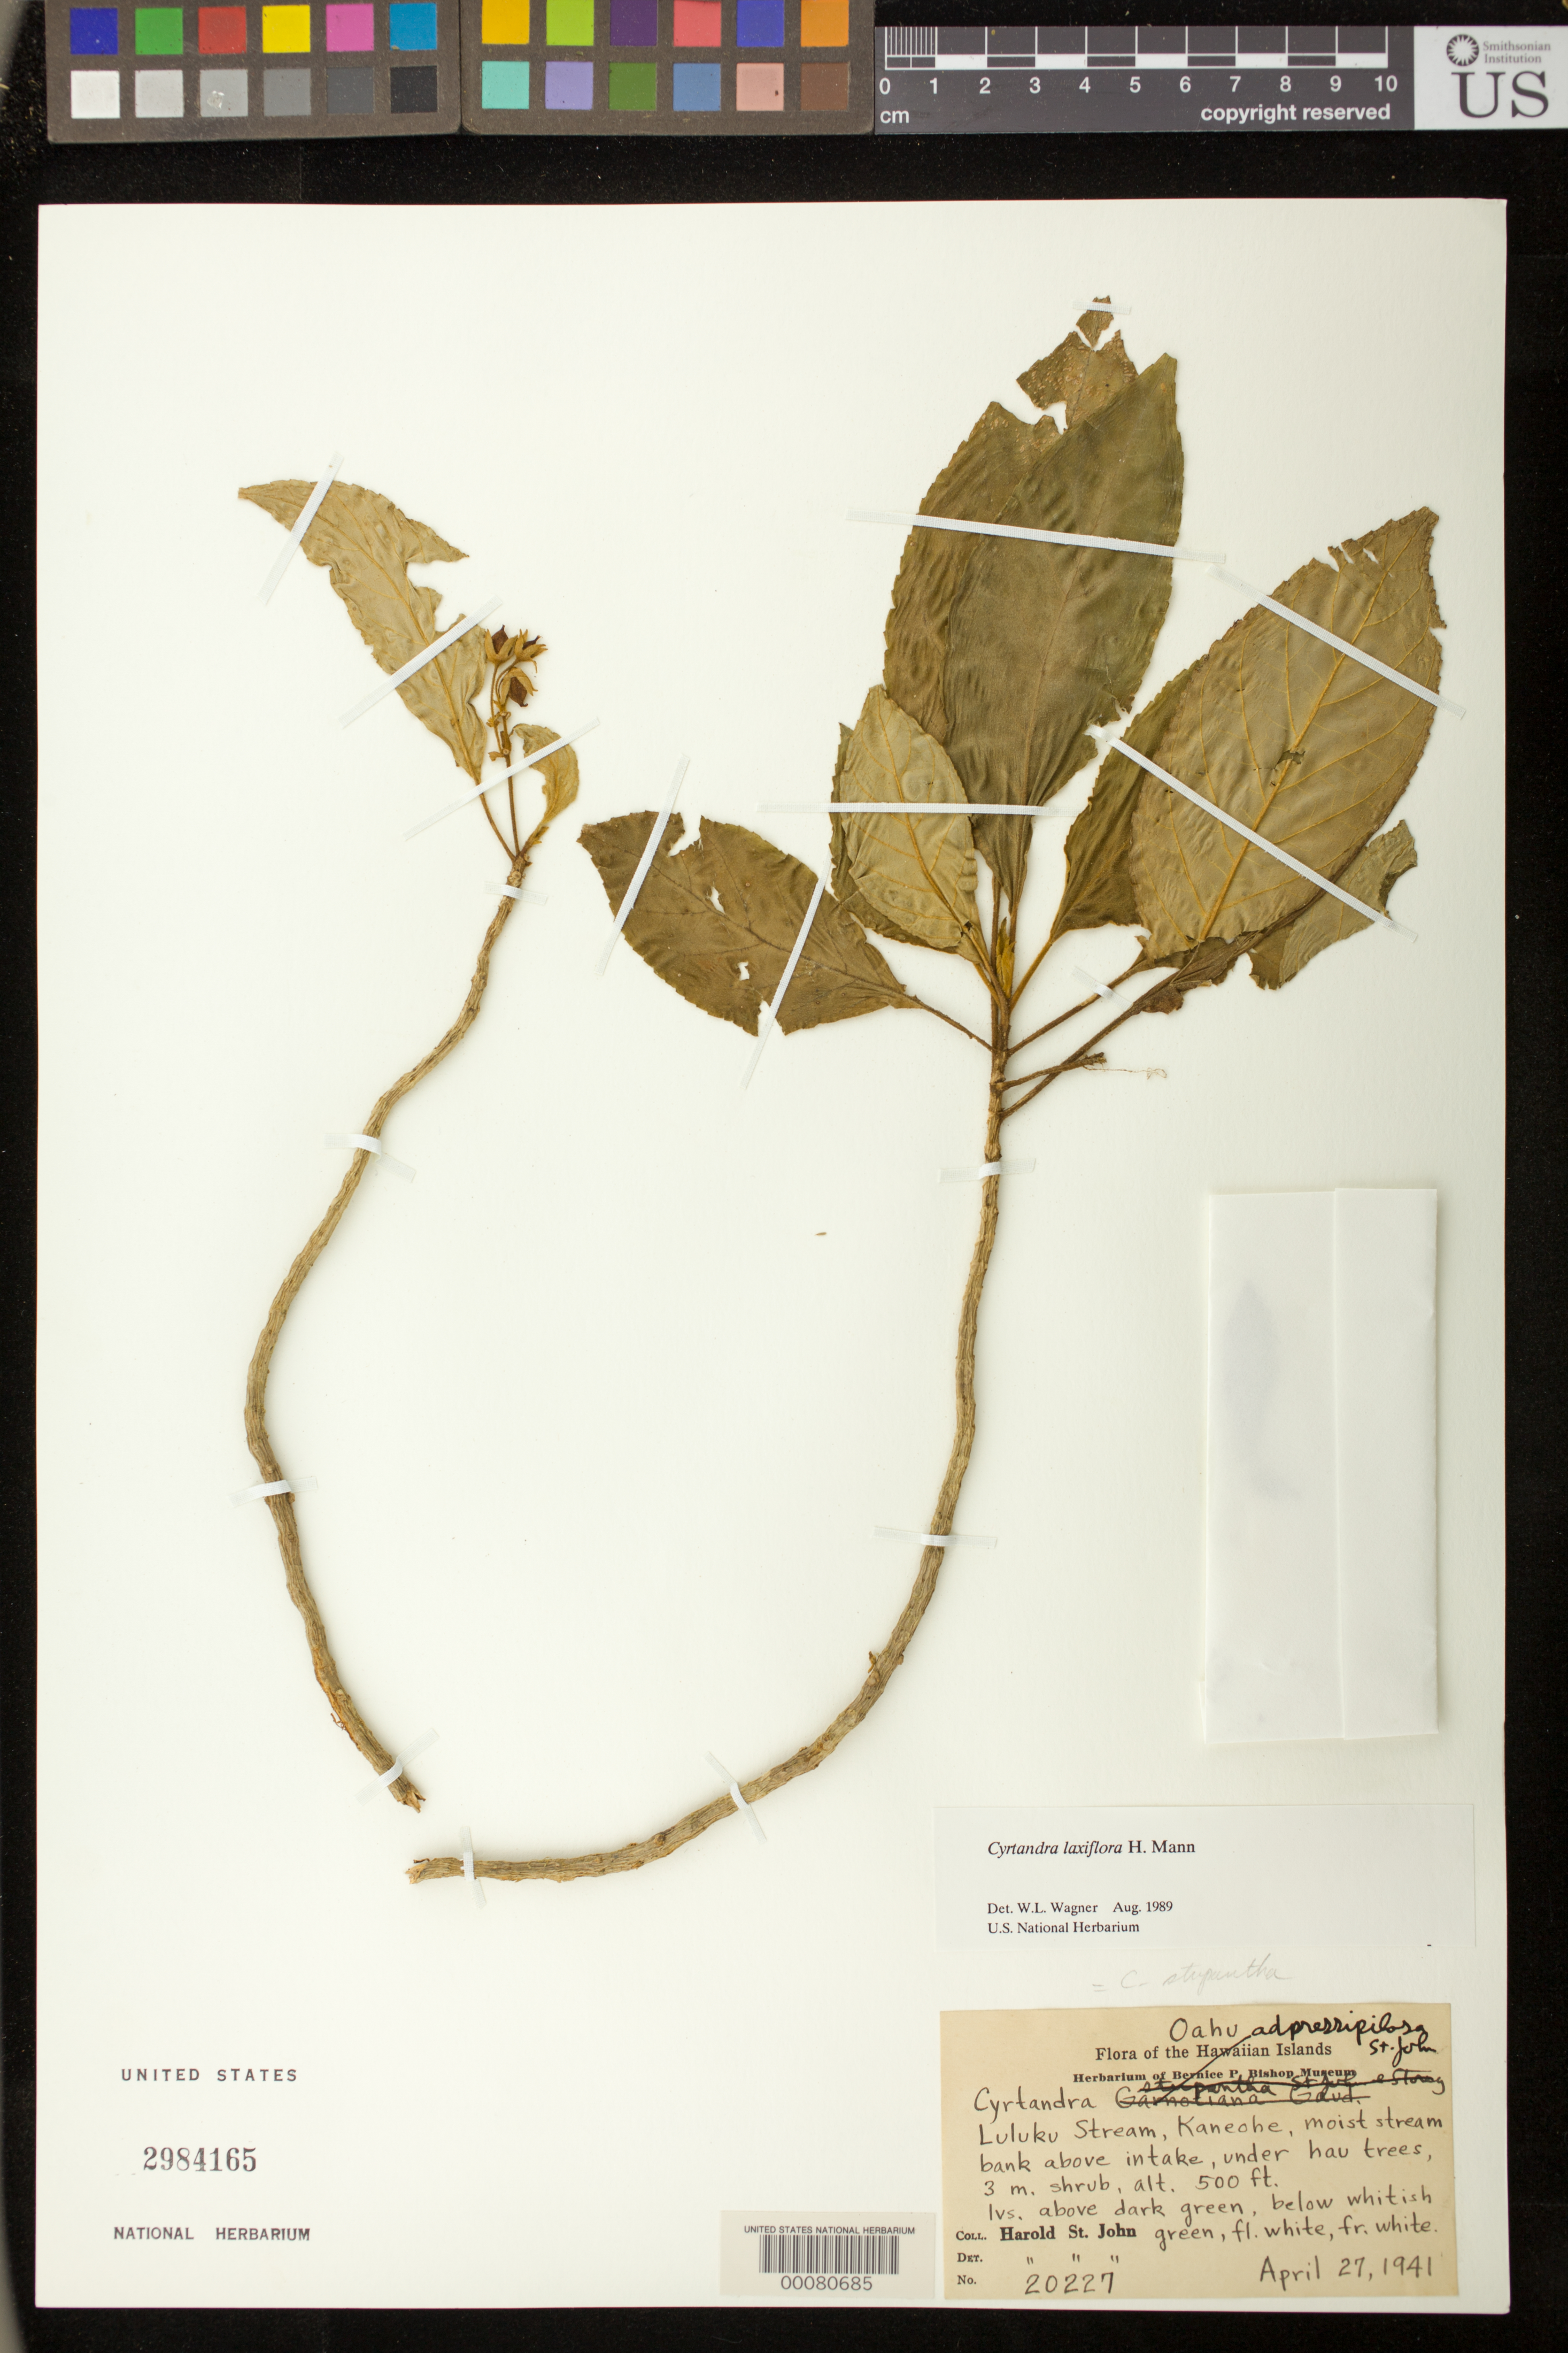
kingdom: Plantae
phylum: Tracheophyta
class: Magnoliopsida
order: Lamiales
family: Gesneriaceae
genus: Cyrtandra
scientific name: Cyrtandra laxiflora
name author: H. Mann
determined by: St. John, H.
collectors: H. St. John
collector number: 20227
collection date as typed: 27 Apr 1941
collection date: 1941-04-27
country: United States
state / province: Hawaii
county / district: Honolulu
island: Oahu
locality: Luluku stream, Kaneohe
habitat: Moist stream bank under hau trees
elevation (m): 152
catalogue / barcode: US 2984165